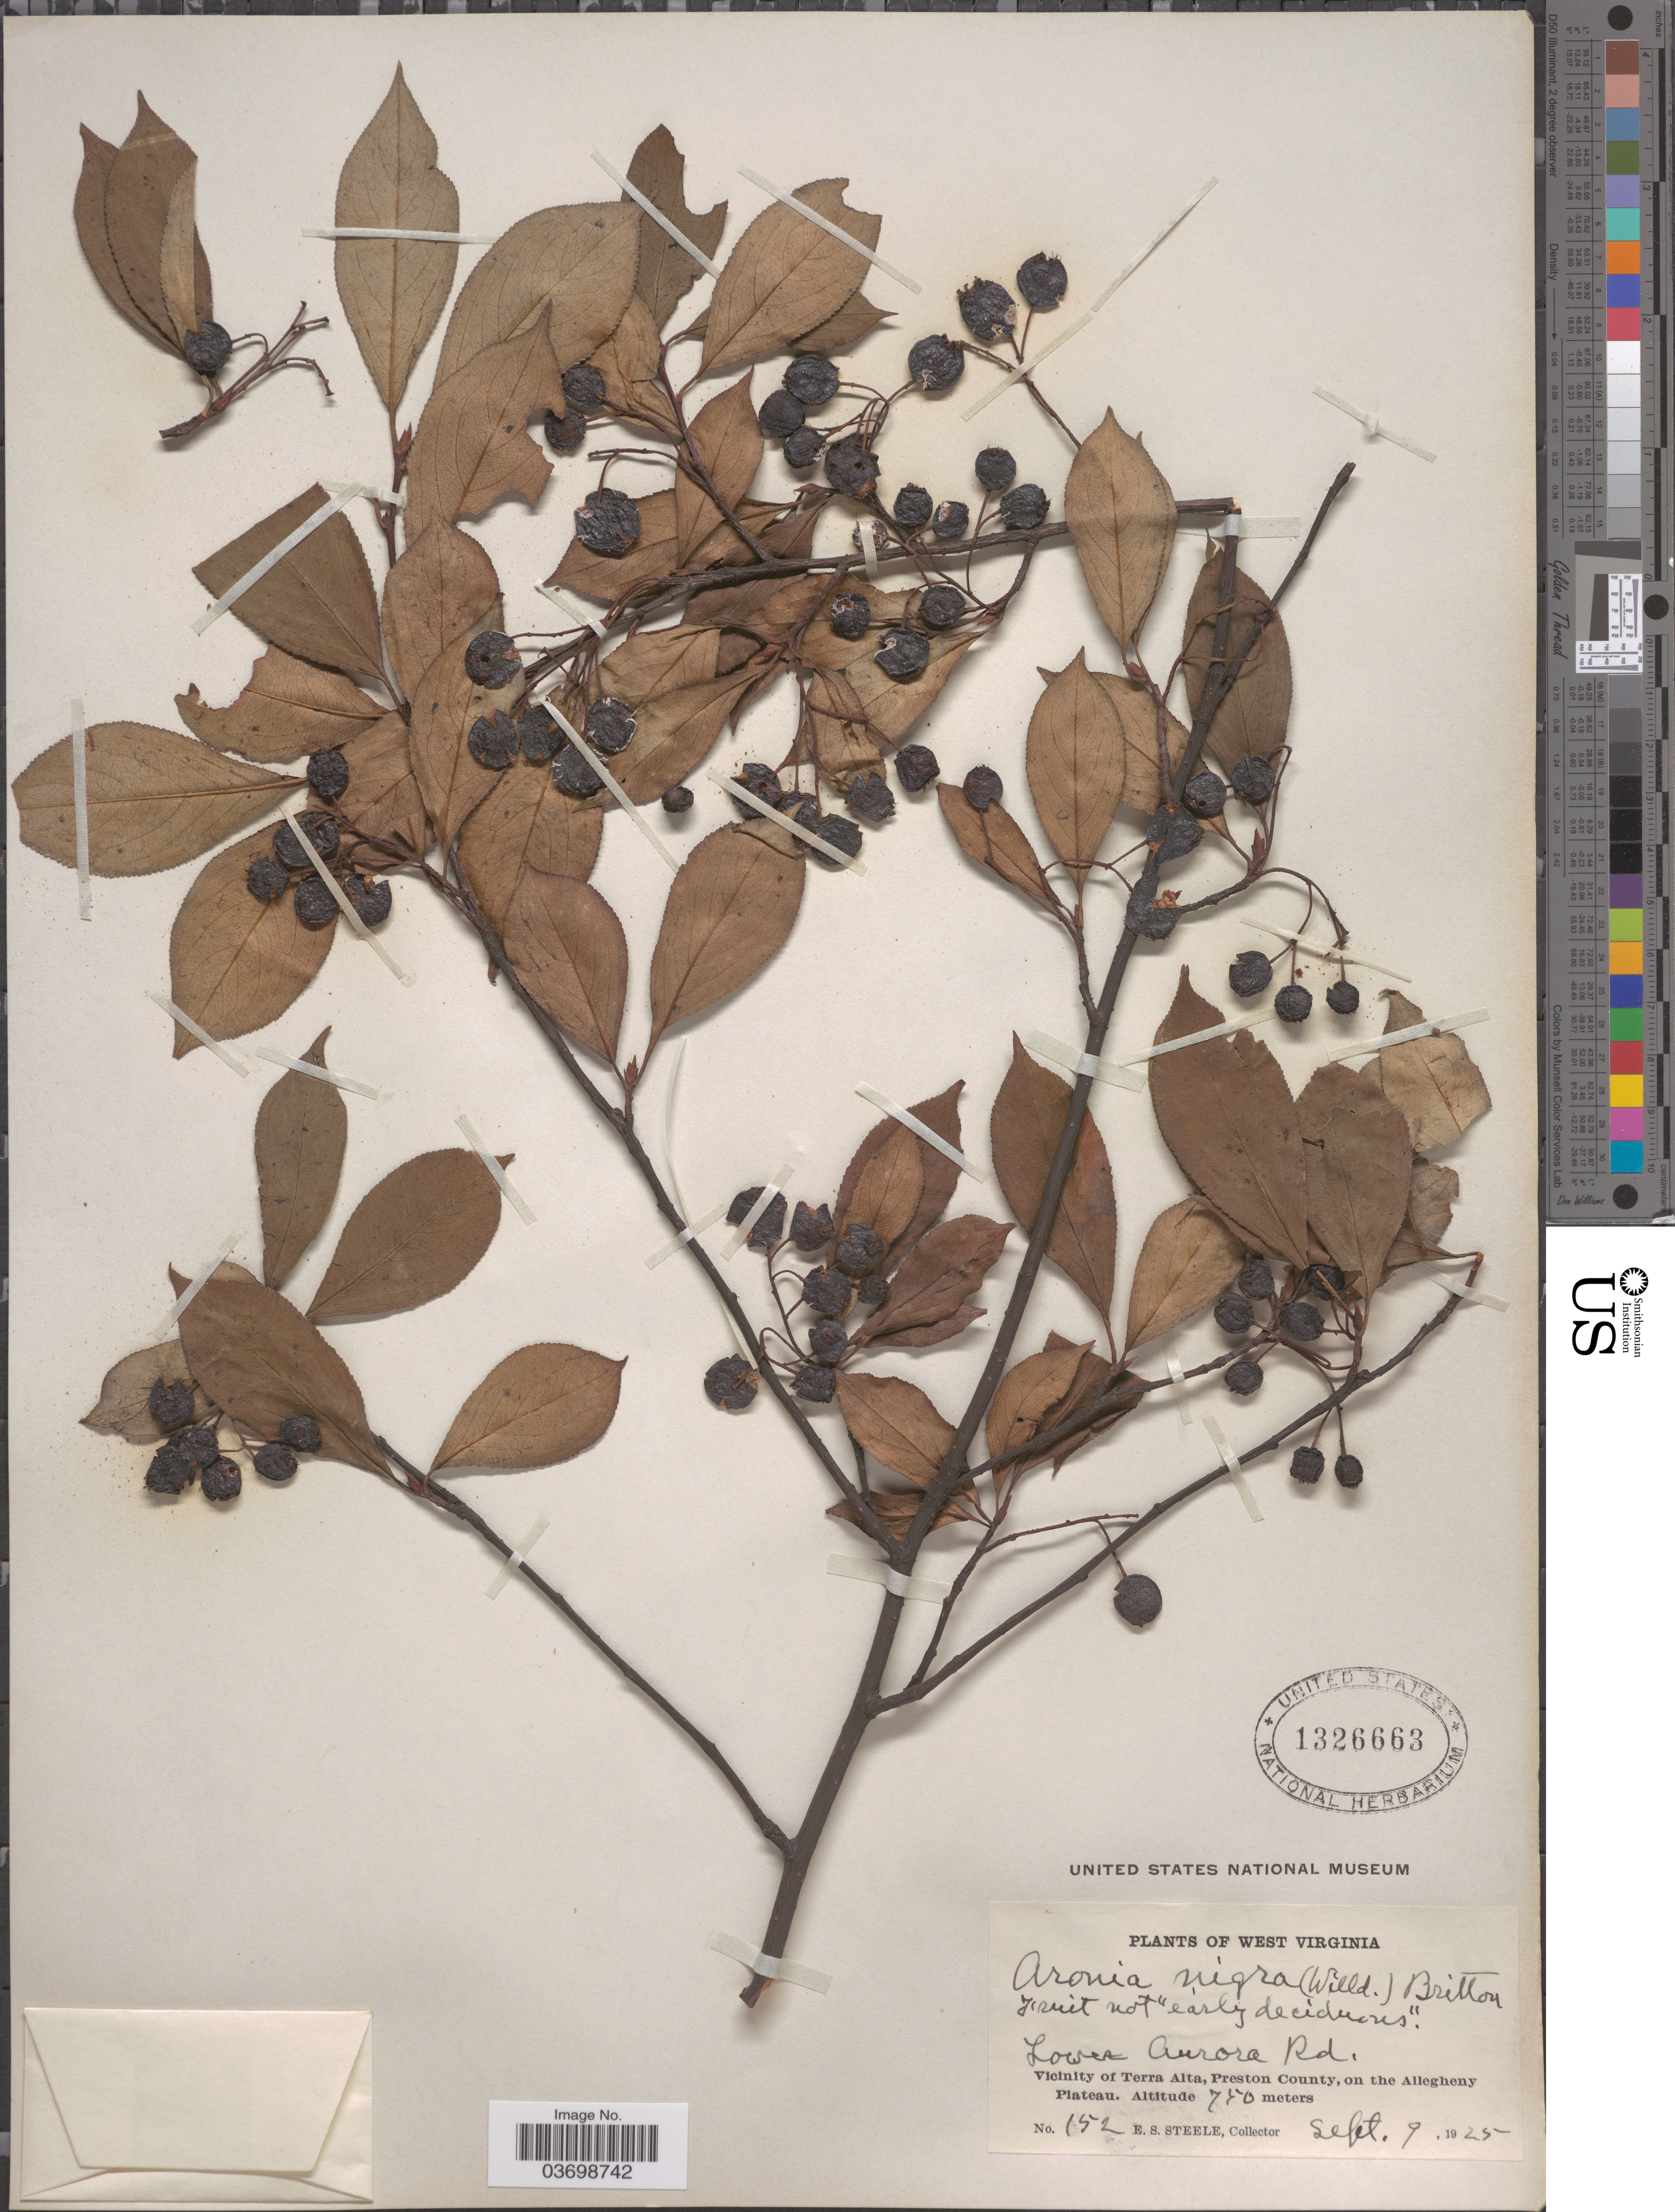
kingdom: Plantae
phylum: Tracheophyta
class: Magnoliopsida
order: Rosales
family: Rosaceae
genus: Aronia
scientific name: Aronia melanocarpa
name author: (Michx.) Elliott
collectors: E. Steele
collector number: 152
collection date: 1925-09-09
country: United States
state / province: West Virginia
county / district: Preston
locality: Lower Aurora Rd. Vicinity of Terra Alta, Preston County, on the Allegheny Plateau.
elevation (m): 750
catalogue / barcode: US 1326663